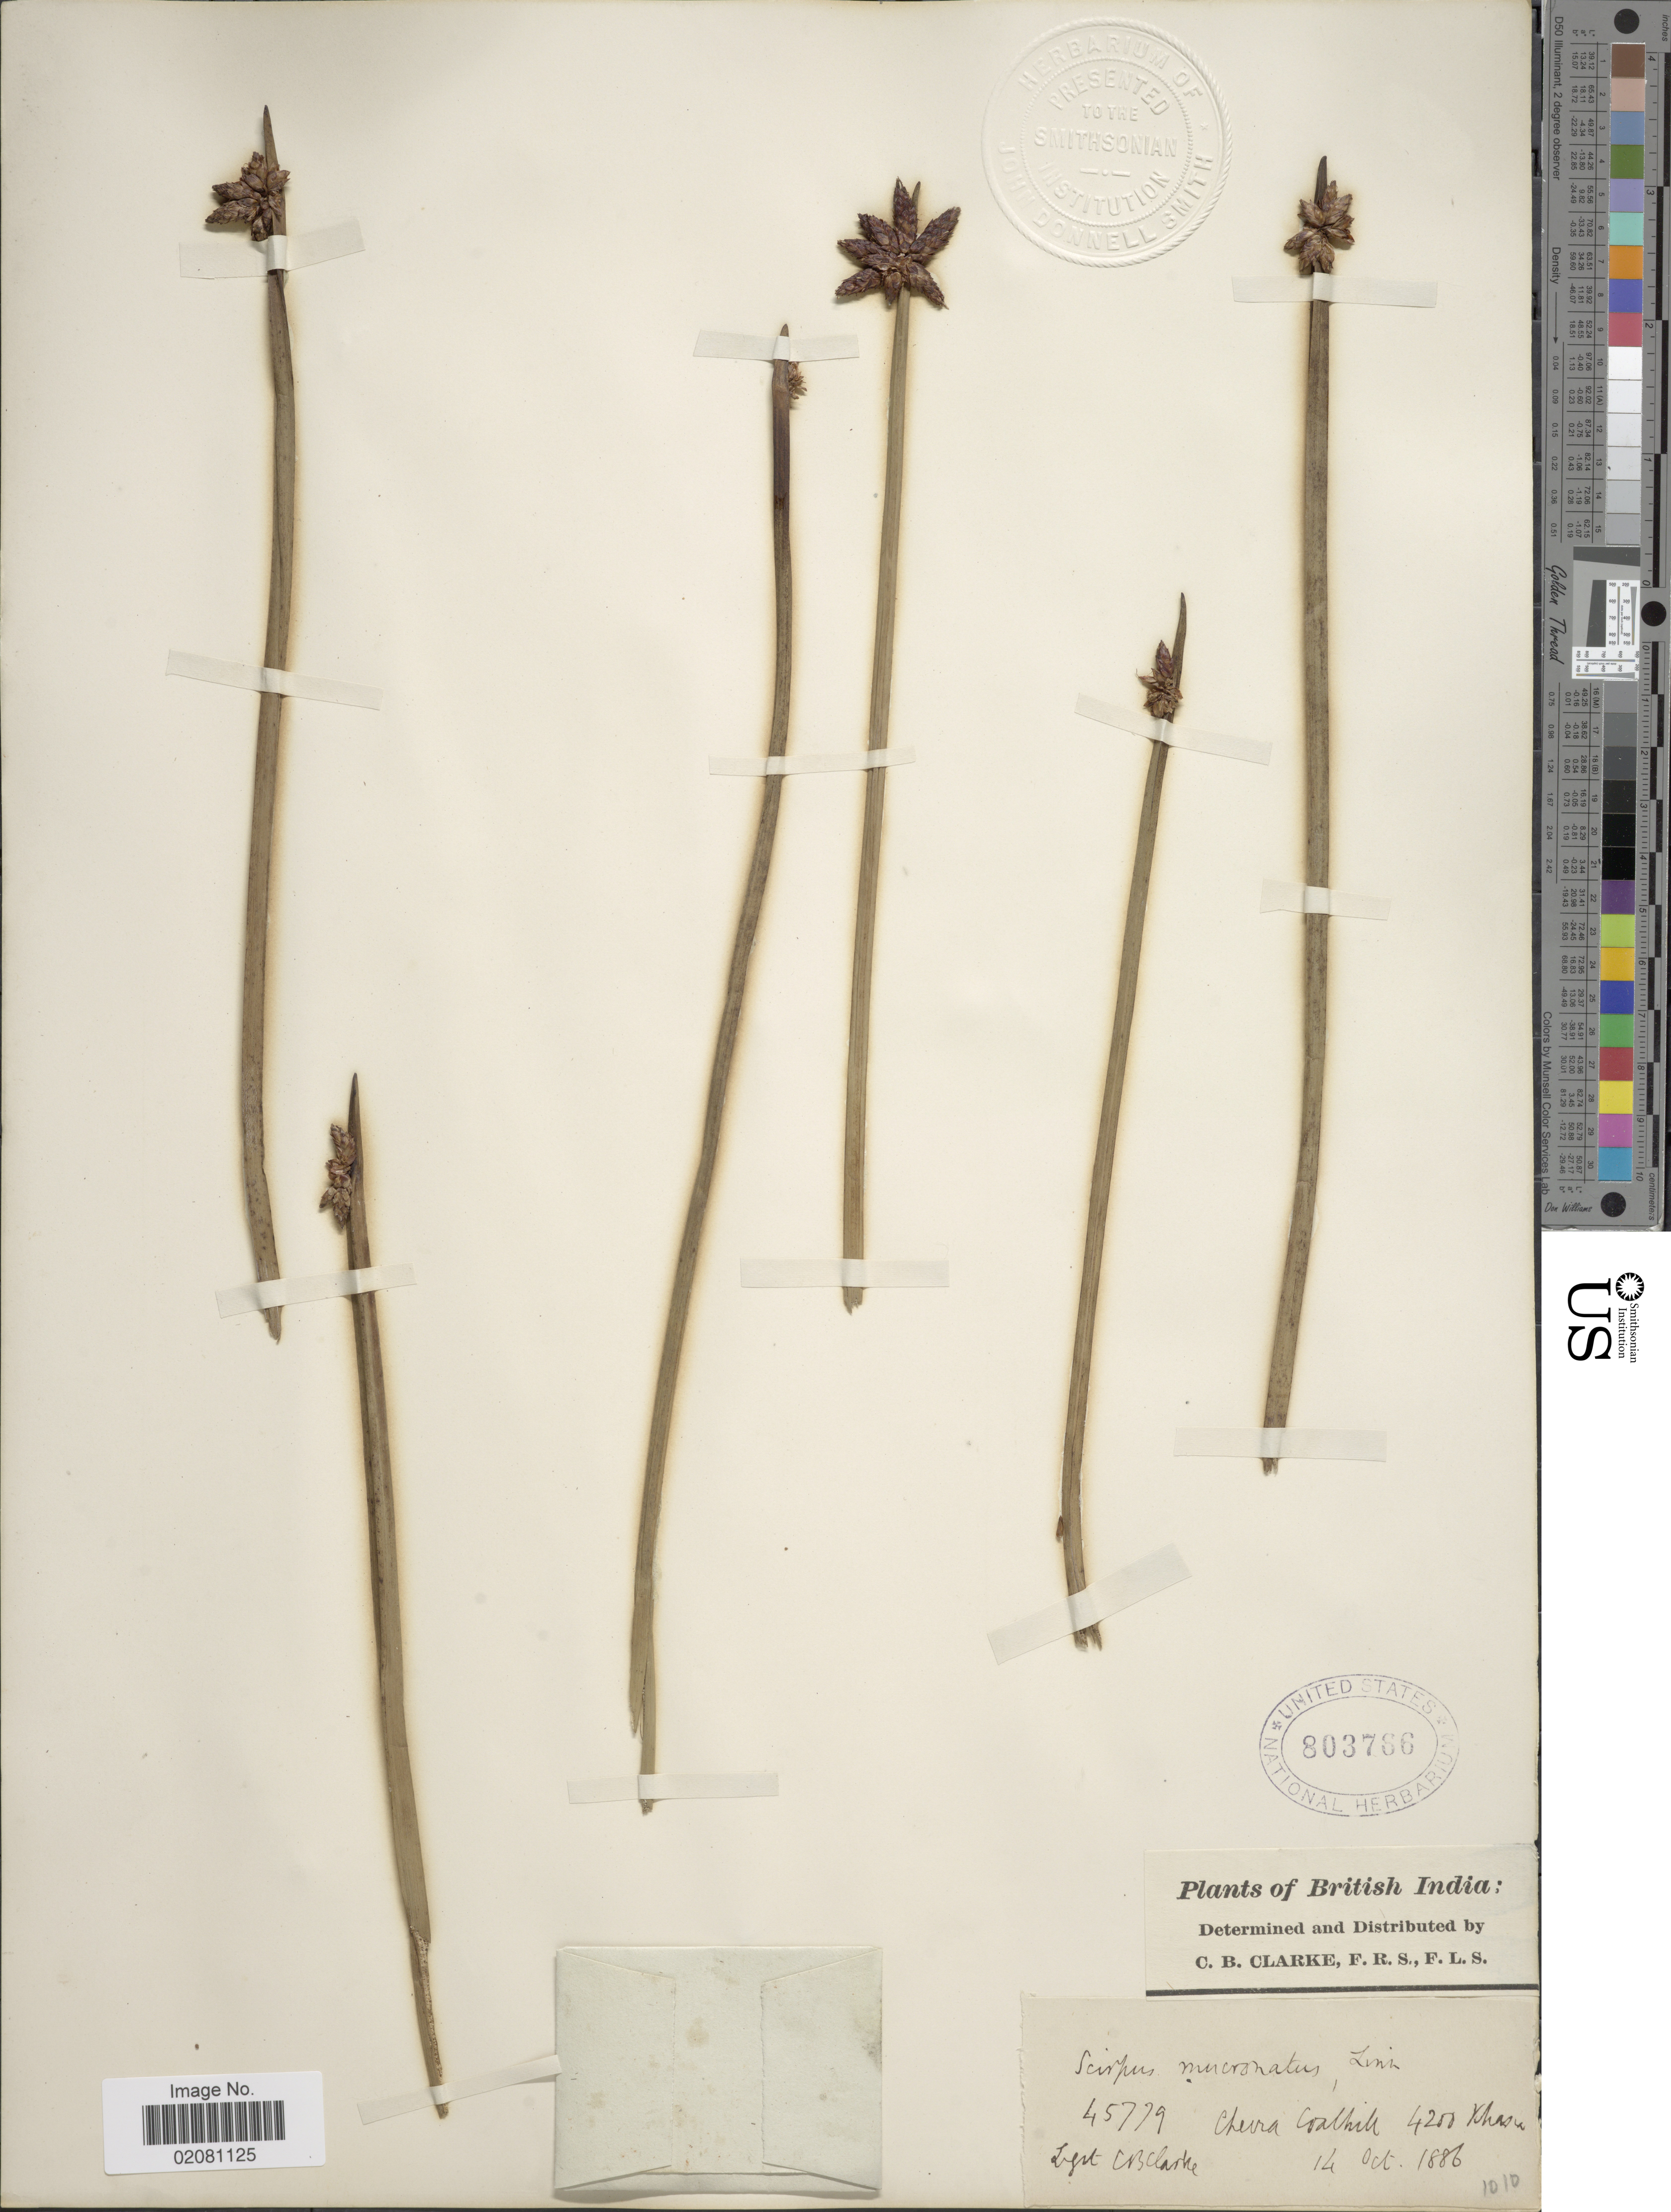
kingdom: Plantae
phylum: Tracheophyta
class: Liliopsida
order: Poales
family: Cyperaceae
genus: Schoenoplectus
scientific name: Schoenoplectus mucronatus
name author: (L.) Palla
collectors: C. B. Clarke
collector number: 45779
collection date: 1886-10-14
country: India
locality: British India. Cherra Coalhill. Khasia.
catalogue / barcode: US 803766